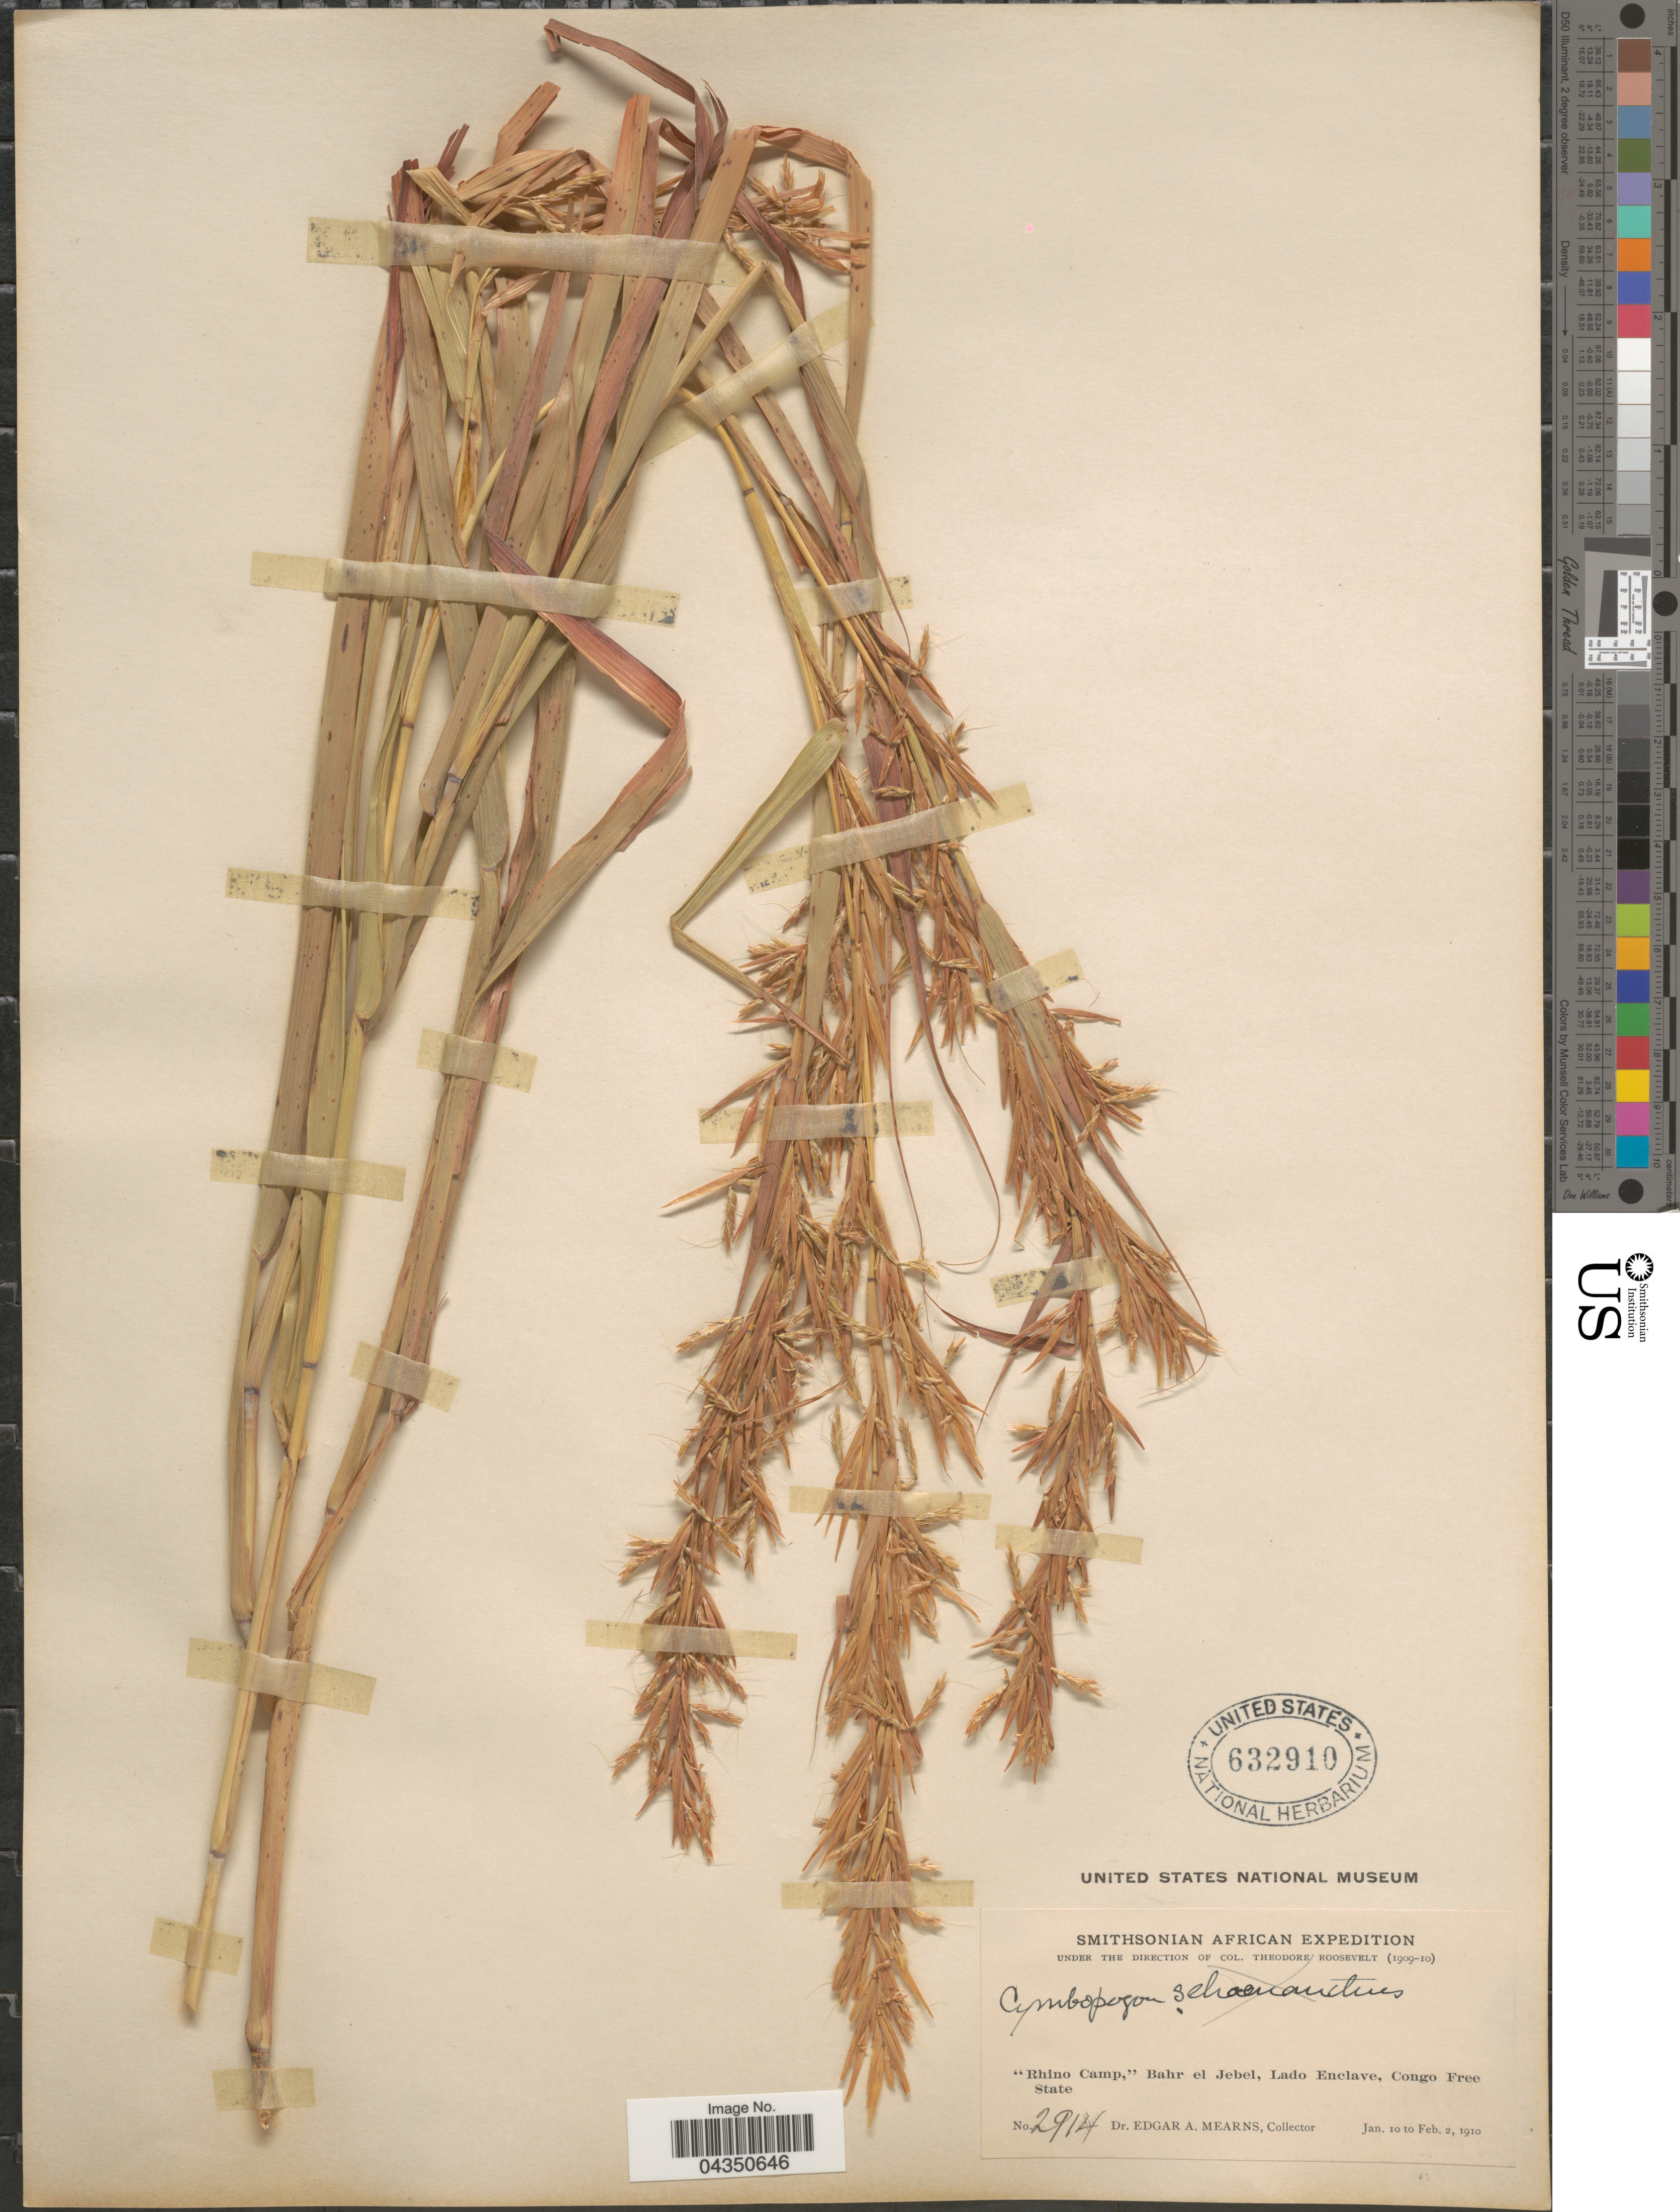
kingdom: Plantae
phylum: Tracheophyta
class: Liliopsida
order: Poales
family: Poaceae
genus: Cymbopogon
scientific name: Cymbopogon nardus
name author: (L.) Rendle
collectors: E. A. Mearns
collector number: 2914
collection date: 1910-01-10/1910-02-02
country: Congo, Democratic Republic of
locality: Smithsonian African Expedition. "Rhino Camp," Bahr el Jebel, Lado Enclave, Congo Free State.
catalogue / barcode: US 632910